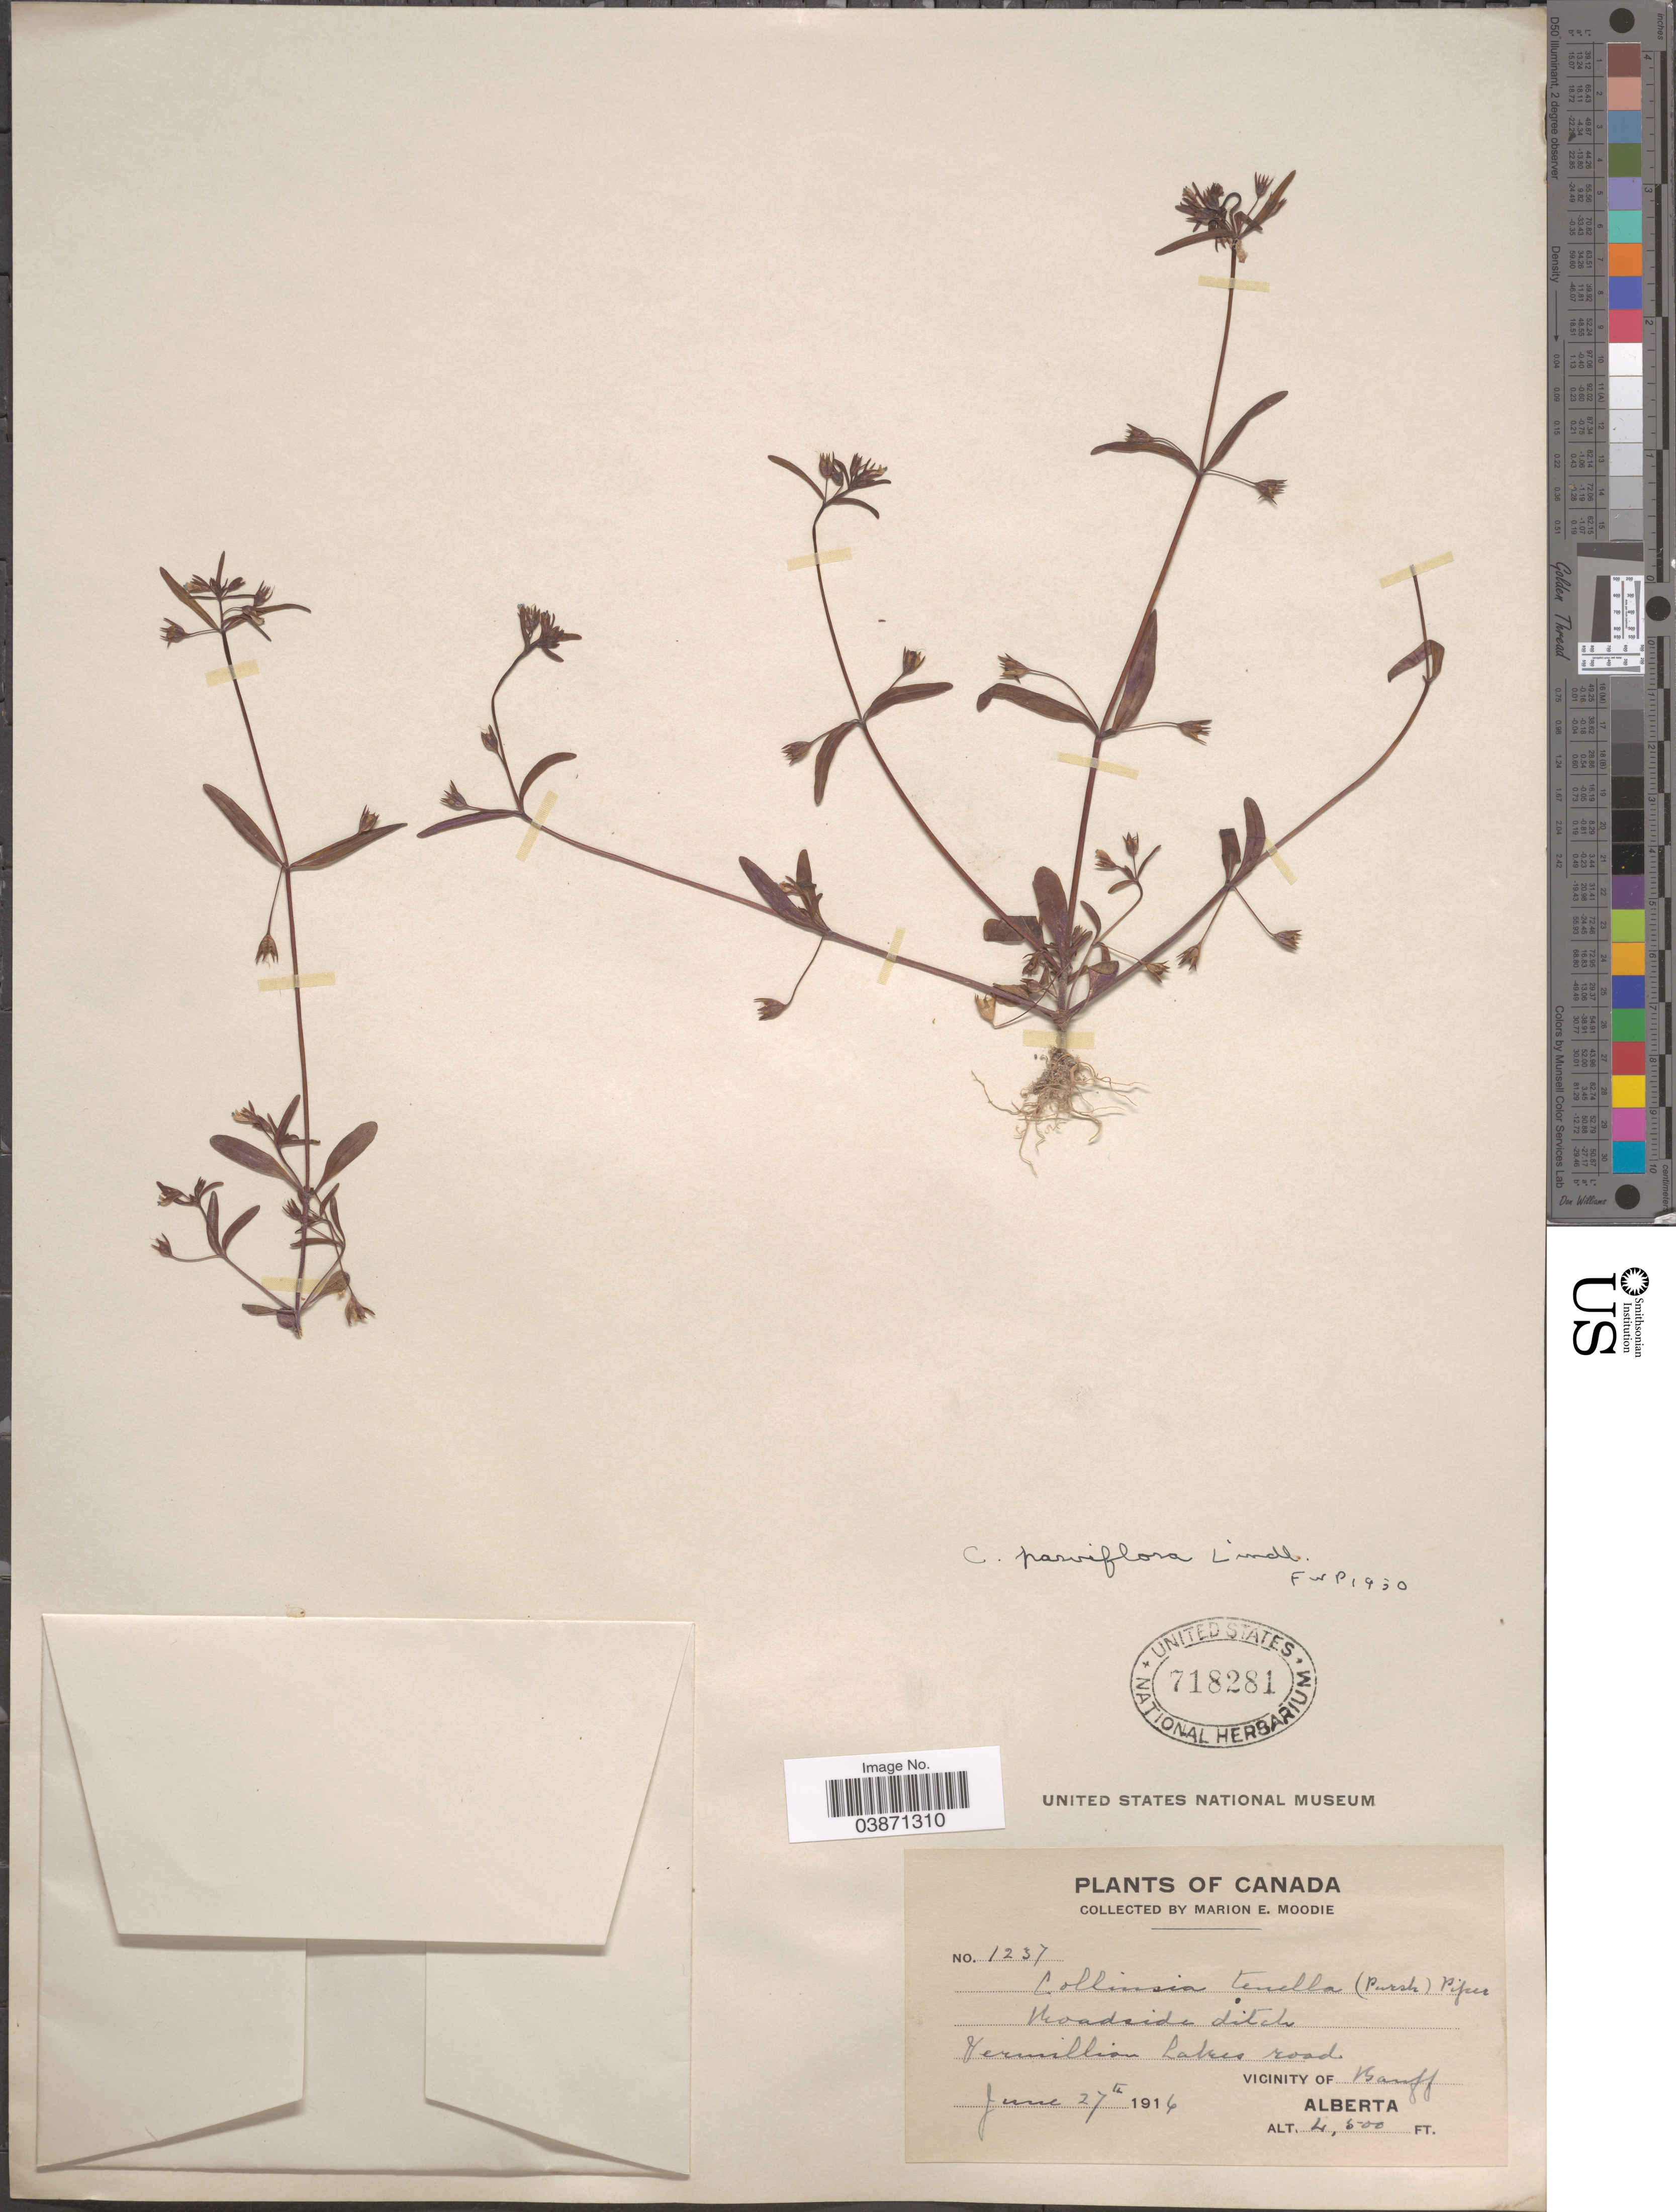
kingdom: Plantae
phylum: Tracheophyta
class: Magnoliopsida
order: Lamiales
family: Plantaginaceae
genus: Collinsia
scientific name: Collinsia parviflora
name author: Douglas ex Lindl.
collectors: M. E. Moodie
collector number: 1237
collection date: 1916-06-27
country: Canada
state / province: Alberta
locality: Roadside ditch. Vermillion Lakes road. Vicinity of Banff.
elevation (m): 1372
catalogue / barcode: US 718281